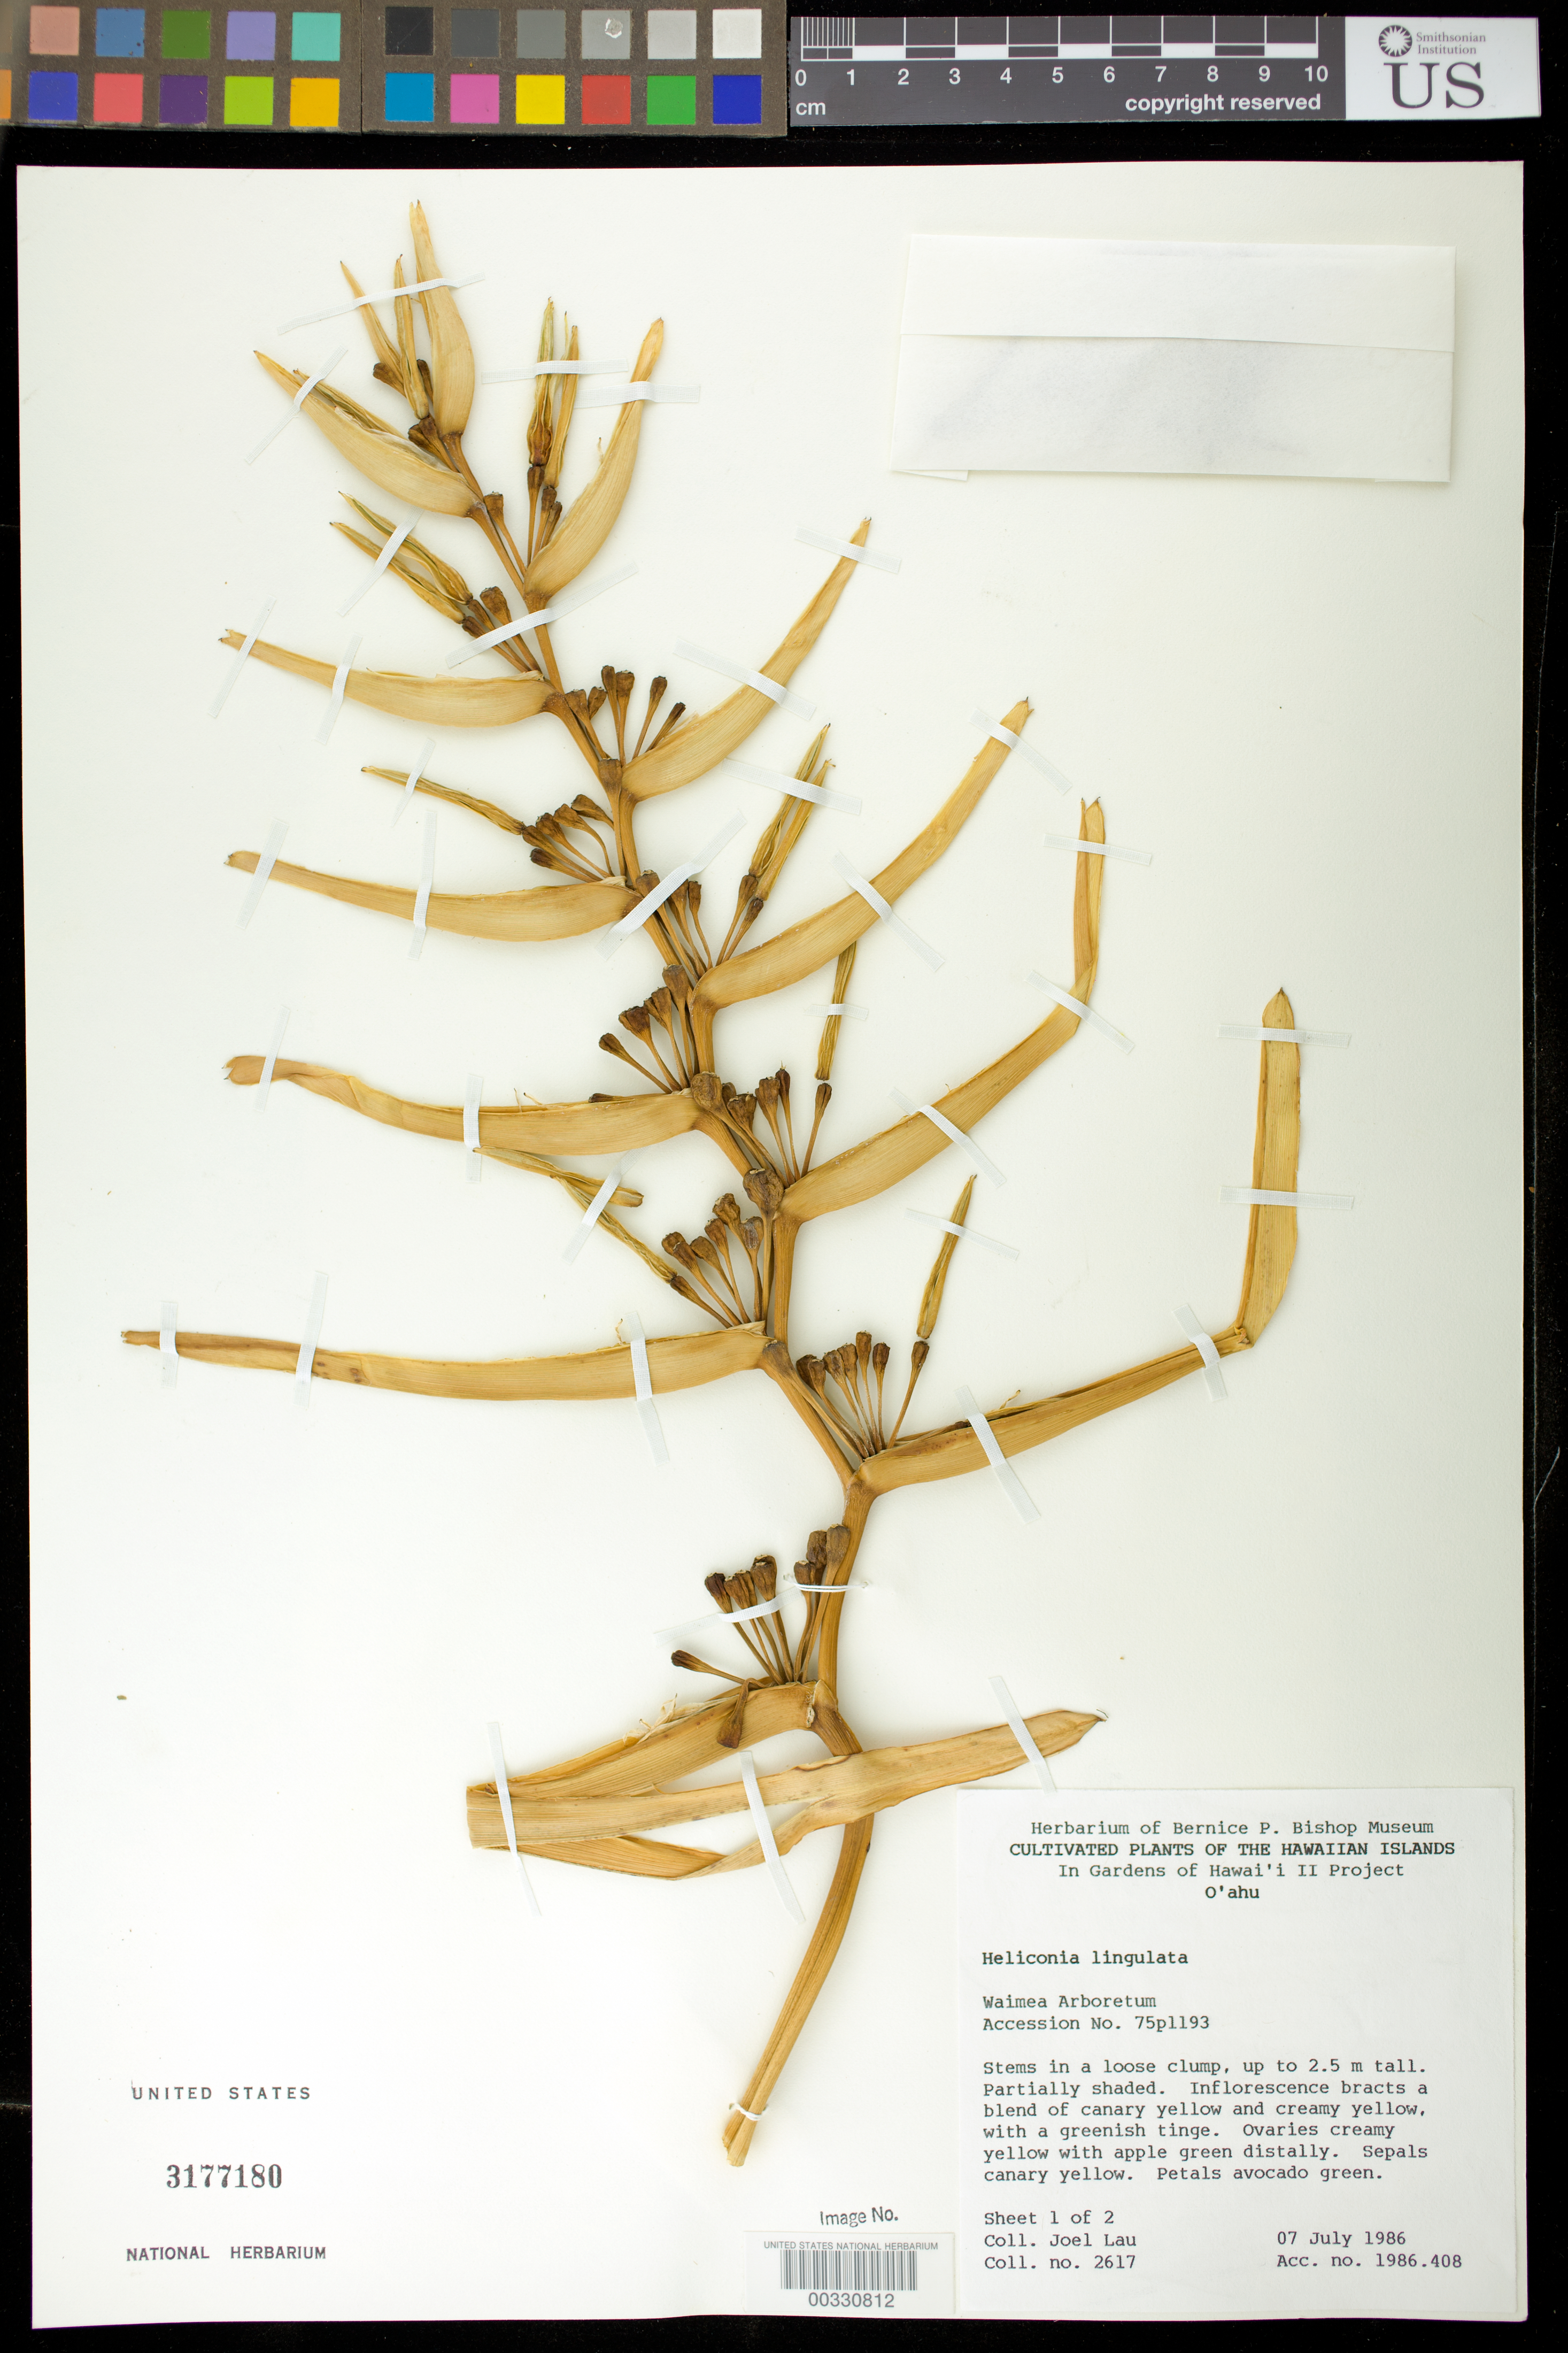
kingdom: Plantae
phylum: Tracheophyta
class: Liliopsida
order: Zingiberales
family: Heliconiaceae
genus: Heliconia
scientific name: Heliconia lingulata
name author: Ruiz & Pav.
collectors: J. Lau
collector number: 2617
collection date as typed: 07 Jul 1986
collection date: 1986-07-07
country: United States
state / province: Florida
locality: Southern Florida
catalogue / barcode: US 3177180